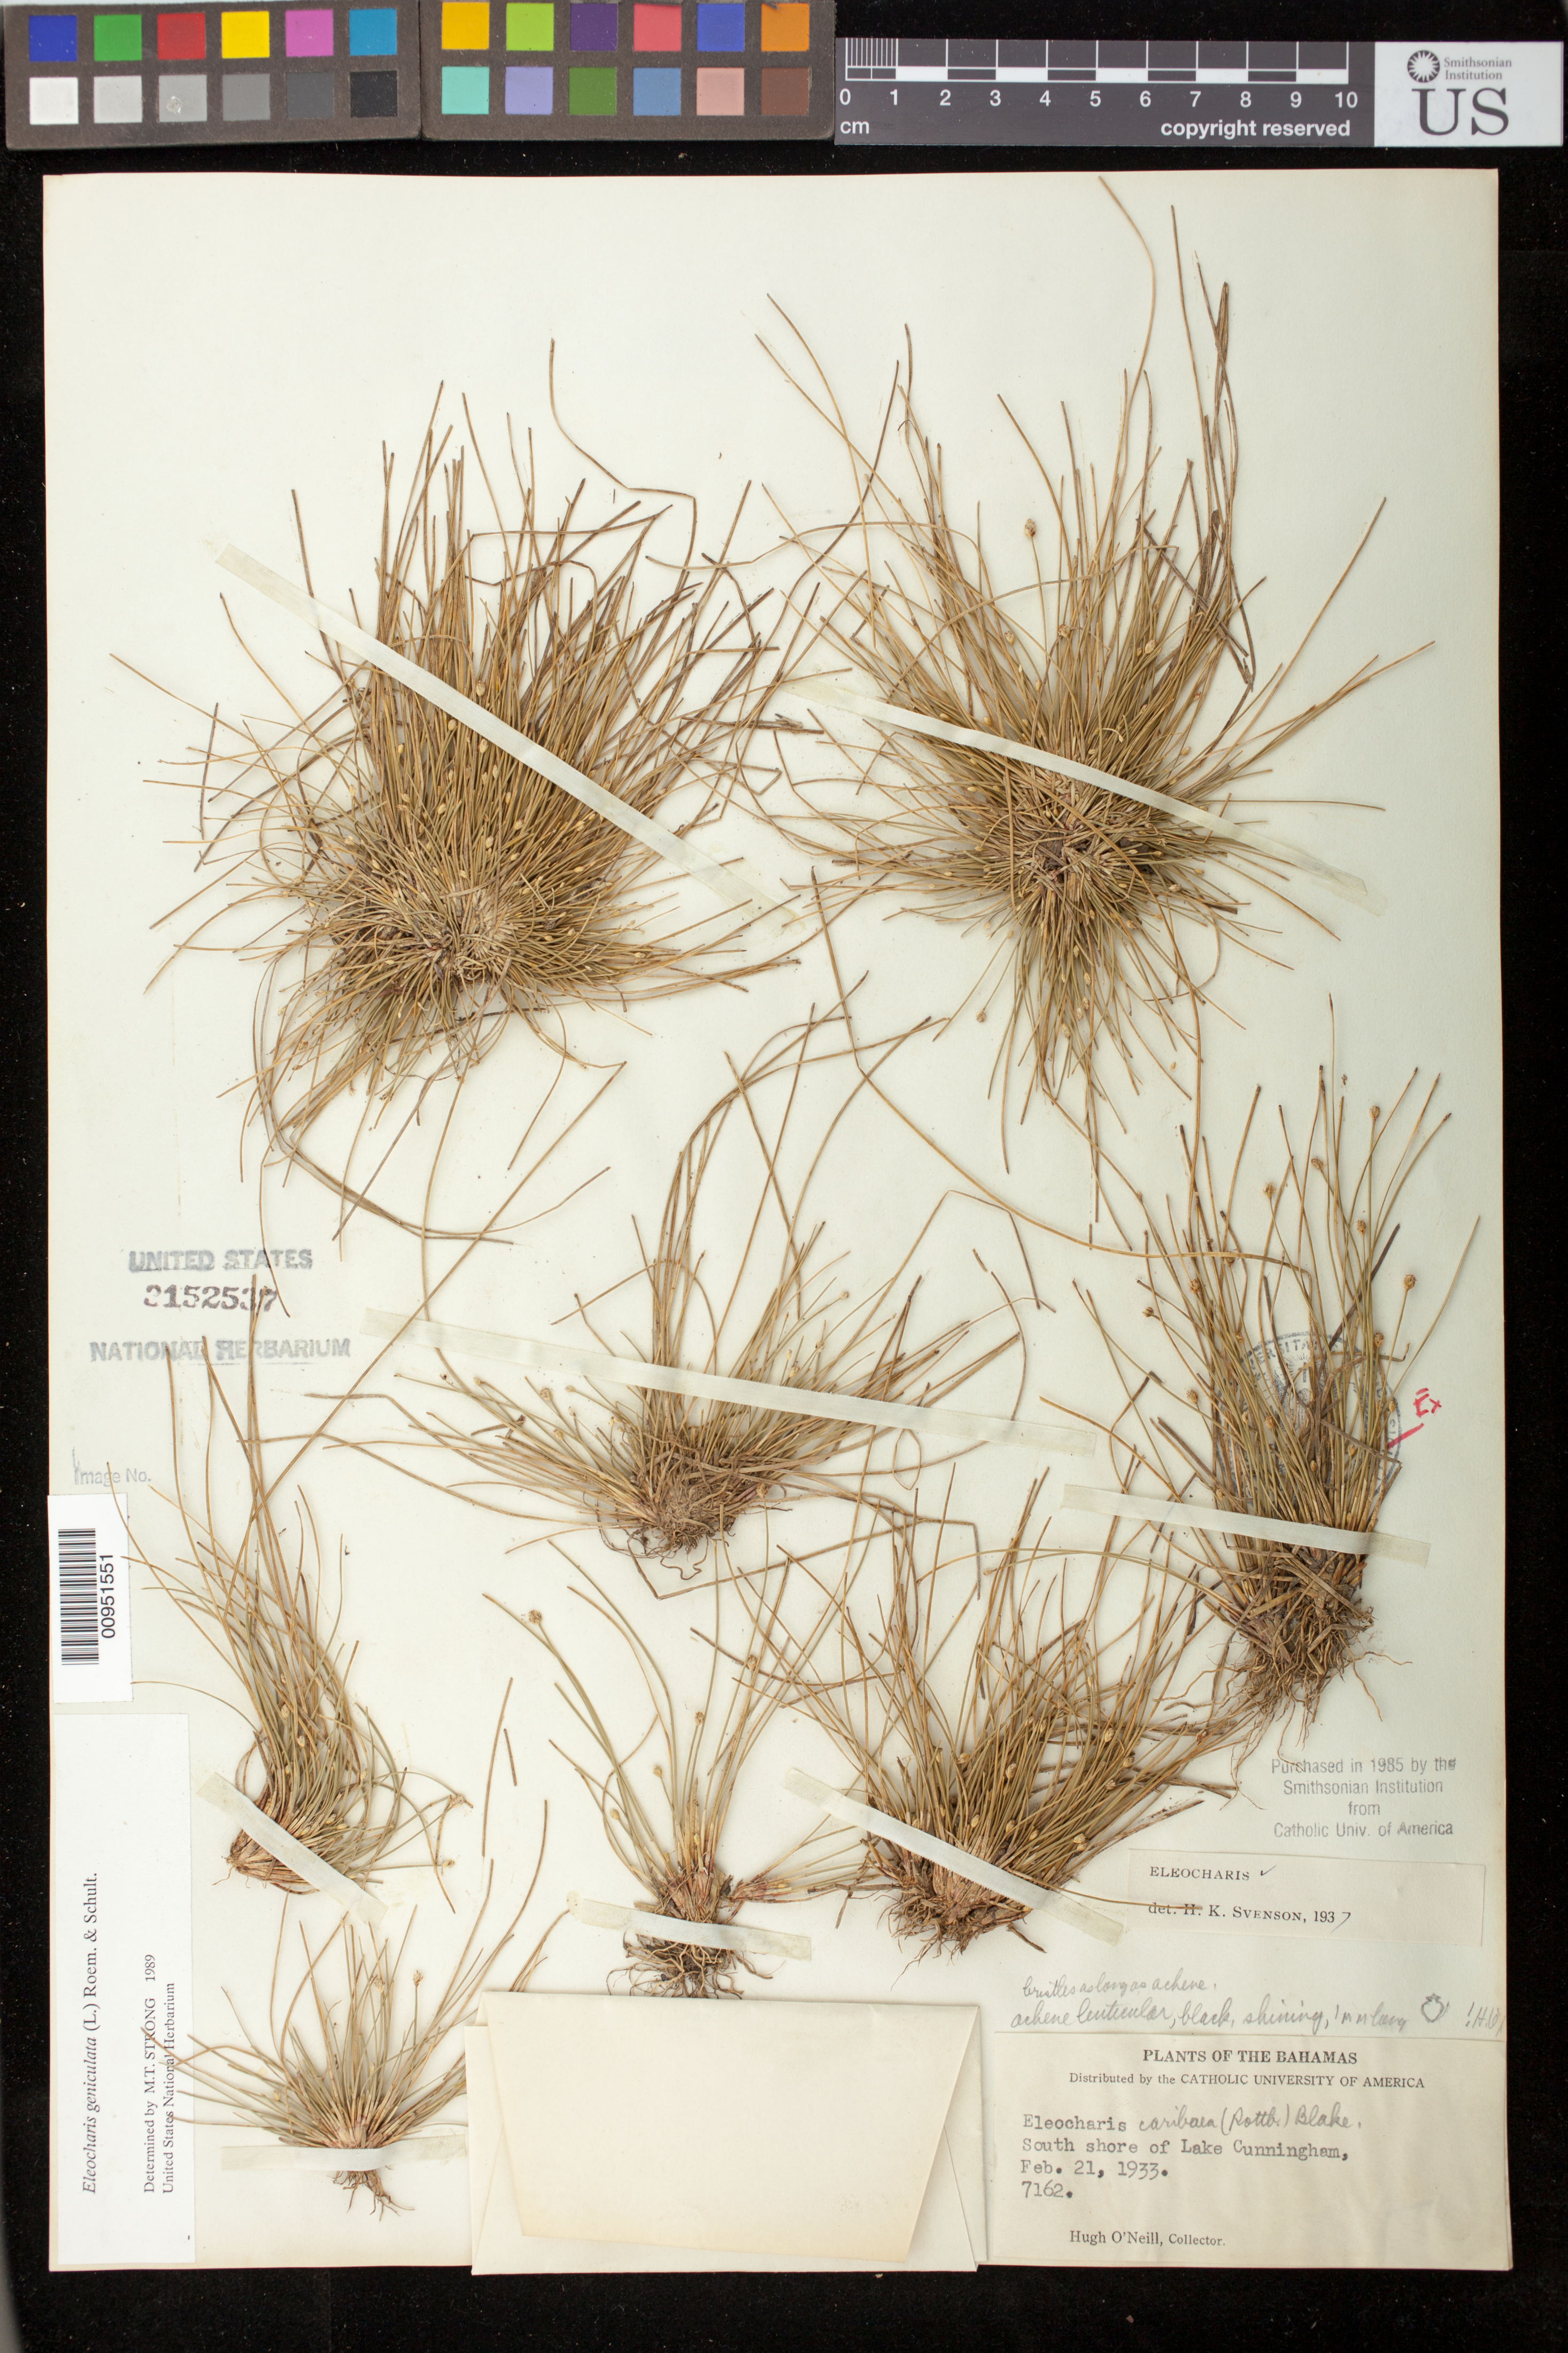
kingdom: Plantae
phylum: Tracheophyta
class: Liliopsida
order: Poales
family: Cyperaceae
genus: Eleocharis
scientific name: Eleocharis geniculata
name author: (L.) Roem. & Schult.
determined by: Strong, M. T., (US), Smithsonian Institution - National Museum of Natural History (UNITED STATES)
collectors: H. O'Neill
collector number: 7126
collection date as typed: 21 Feb 1933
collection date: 1933-02-21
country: Bahamas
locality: South shore of Lake Cunningham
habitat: Shore of lake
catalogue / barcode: US 3152537